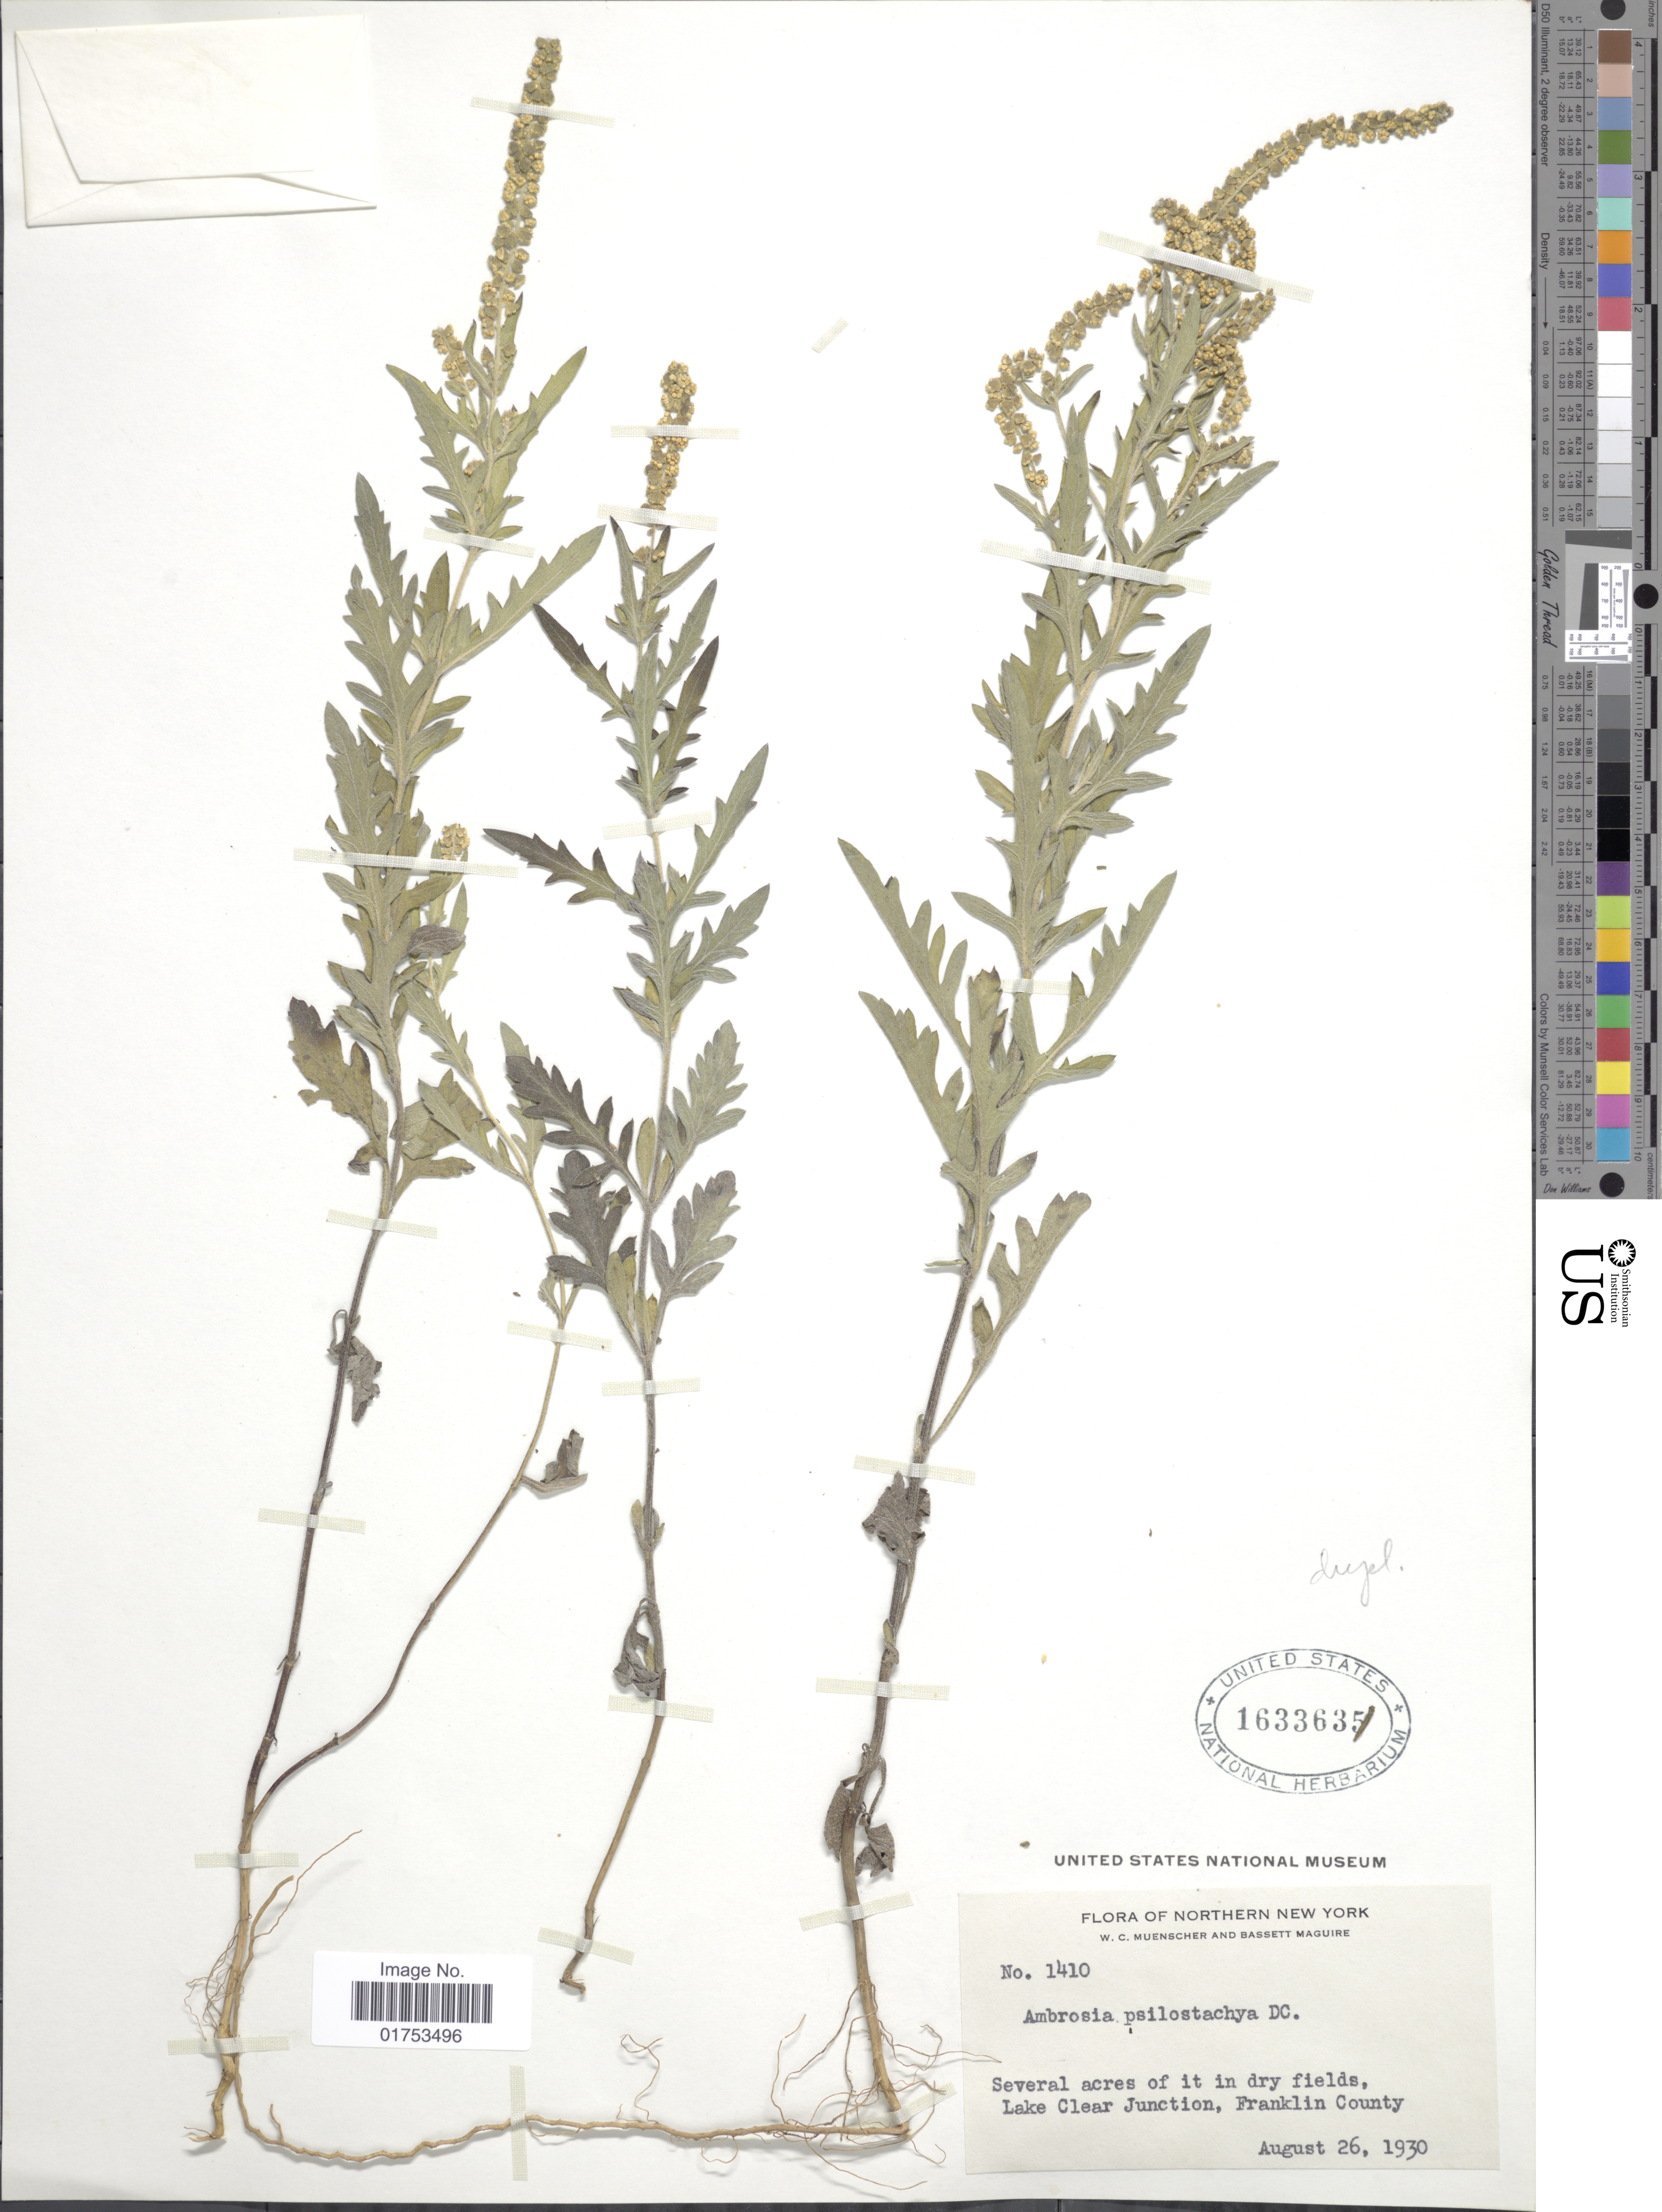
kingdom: Plantae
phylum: Tracheophyta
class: Magnoliopsida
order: Asterales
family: Asteraceae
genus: Ambrosia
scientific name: Ambrosia psilostachya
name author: DC.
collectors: W. Muenscher & B. Maguire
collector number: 1410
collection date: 1930-08-26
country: United States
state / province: New York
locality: Northern New York, Lake Clear Junction, Franklin County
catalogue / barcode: US 1633631